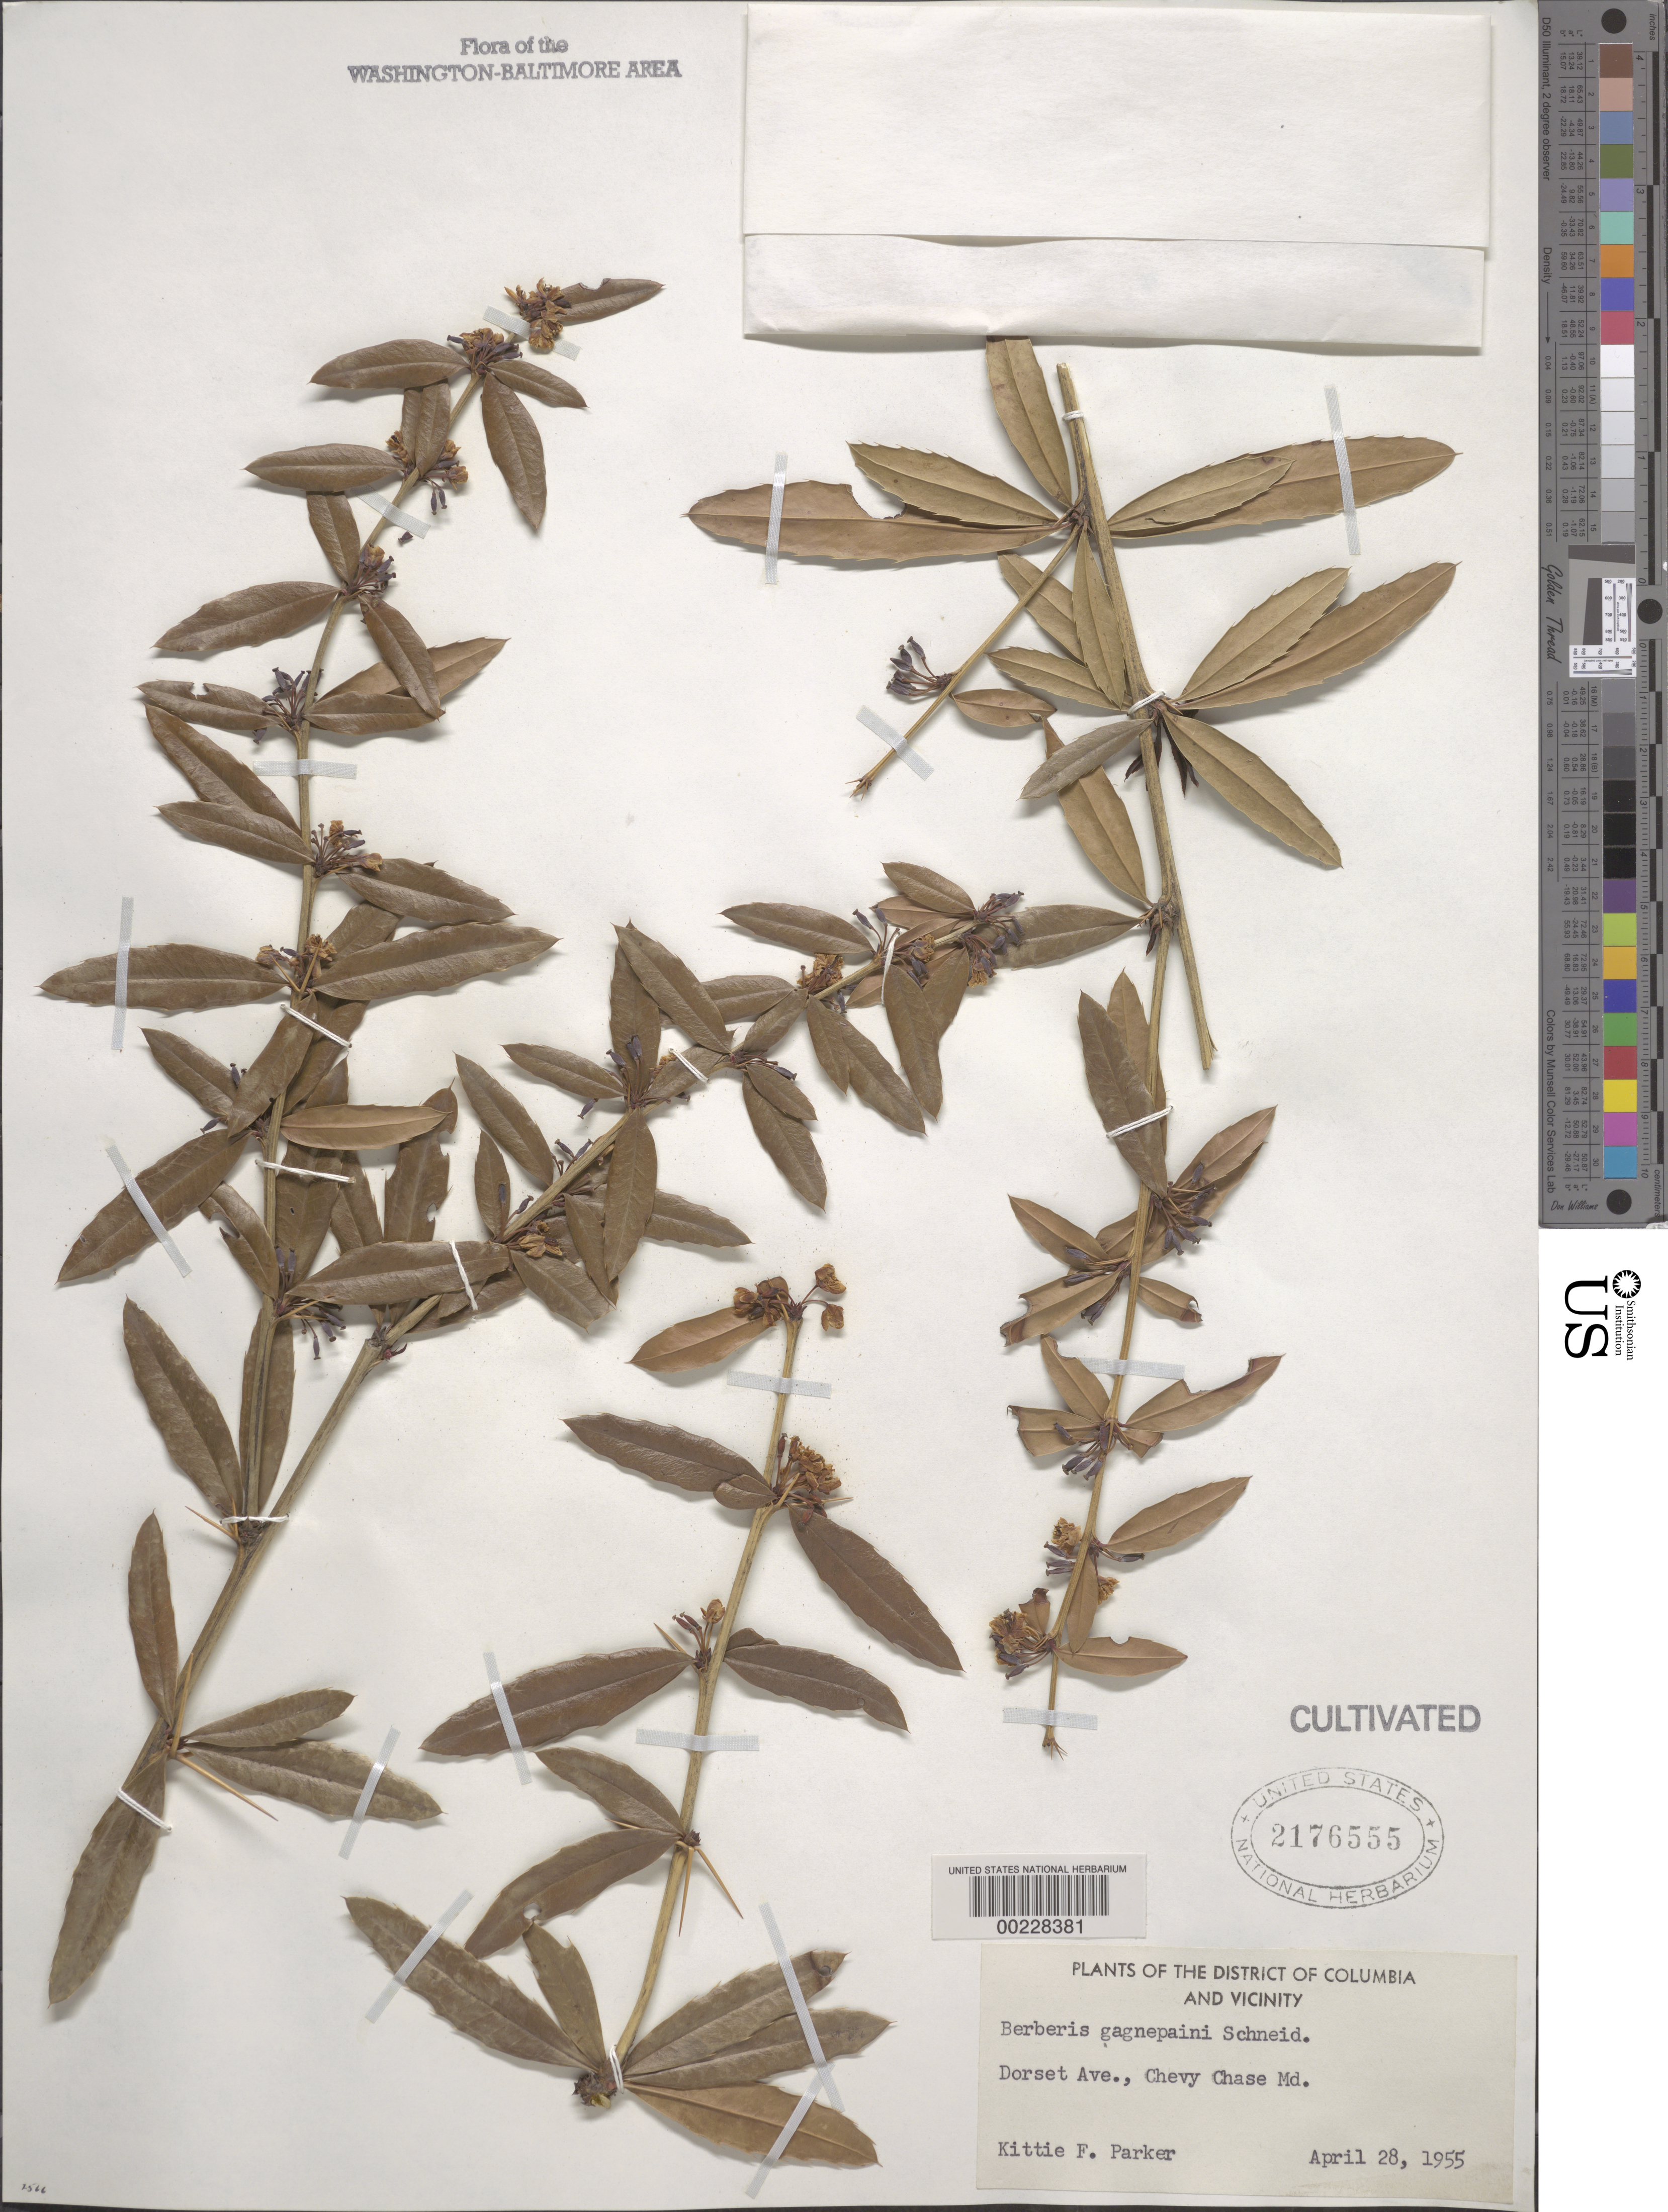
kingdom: Plantae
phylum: Tracheophyta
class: Magnoliopsida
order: Ranunculales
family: Berberidaceae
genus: Berberis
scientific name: Berberis gagnepainii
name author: C.K. Schneid.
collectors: K. L. Parker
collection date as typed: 28 Apr 1955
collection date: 1955-04-28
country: United States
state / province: Maryland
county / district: Montgomery / Prince George's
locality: Chevy Chase, Dorset Ave.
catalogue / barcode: US 2176555